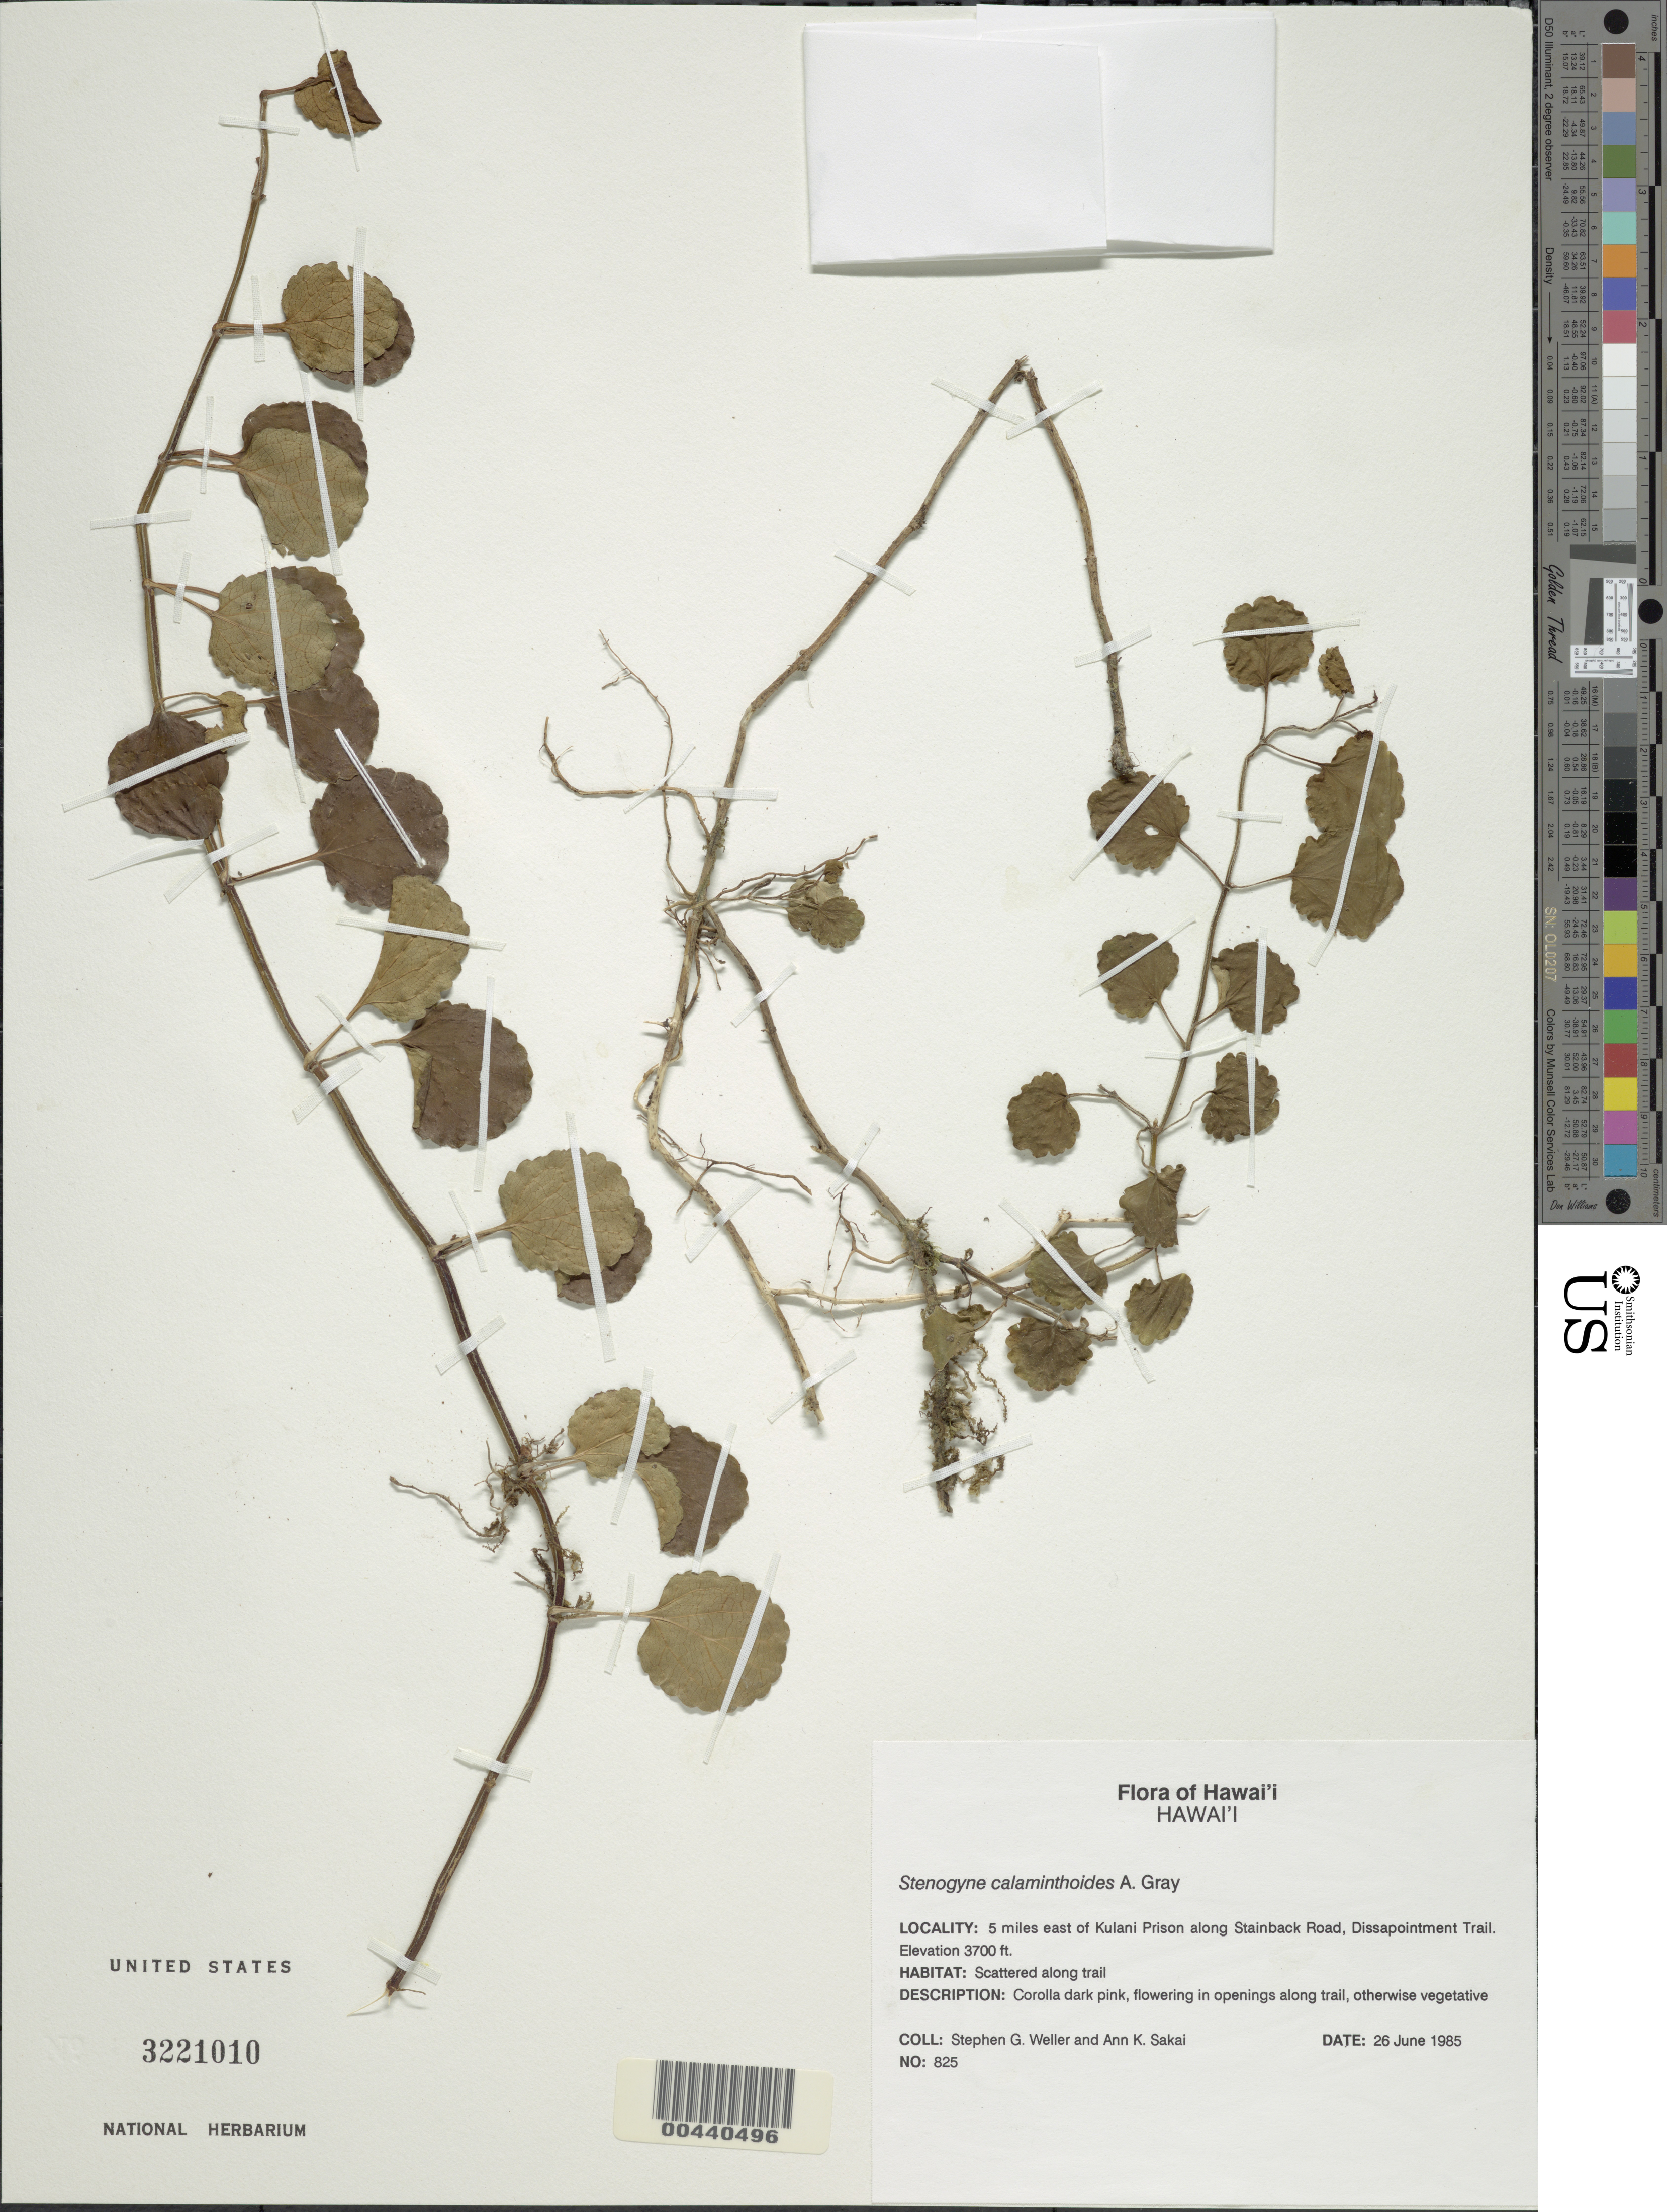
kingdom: Plantae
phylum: Tracheophyta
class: Magnoliopsida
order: Lamiales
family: Lamiaceae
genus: Stenogyne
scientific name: Stenogyne calaminthoides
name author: A. Gray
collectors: S. G. Weller & A. Sakai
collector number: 825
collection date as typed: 26 Jul 1985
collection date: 1985-07-26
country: United States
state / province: Hawaii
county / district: Hawaii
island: Hawaii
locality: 5 mi E of Kulani Prison along Stainback Road, Dissapointment Trail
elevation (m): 1128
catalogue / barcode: US 3221010